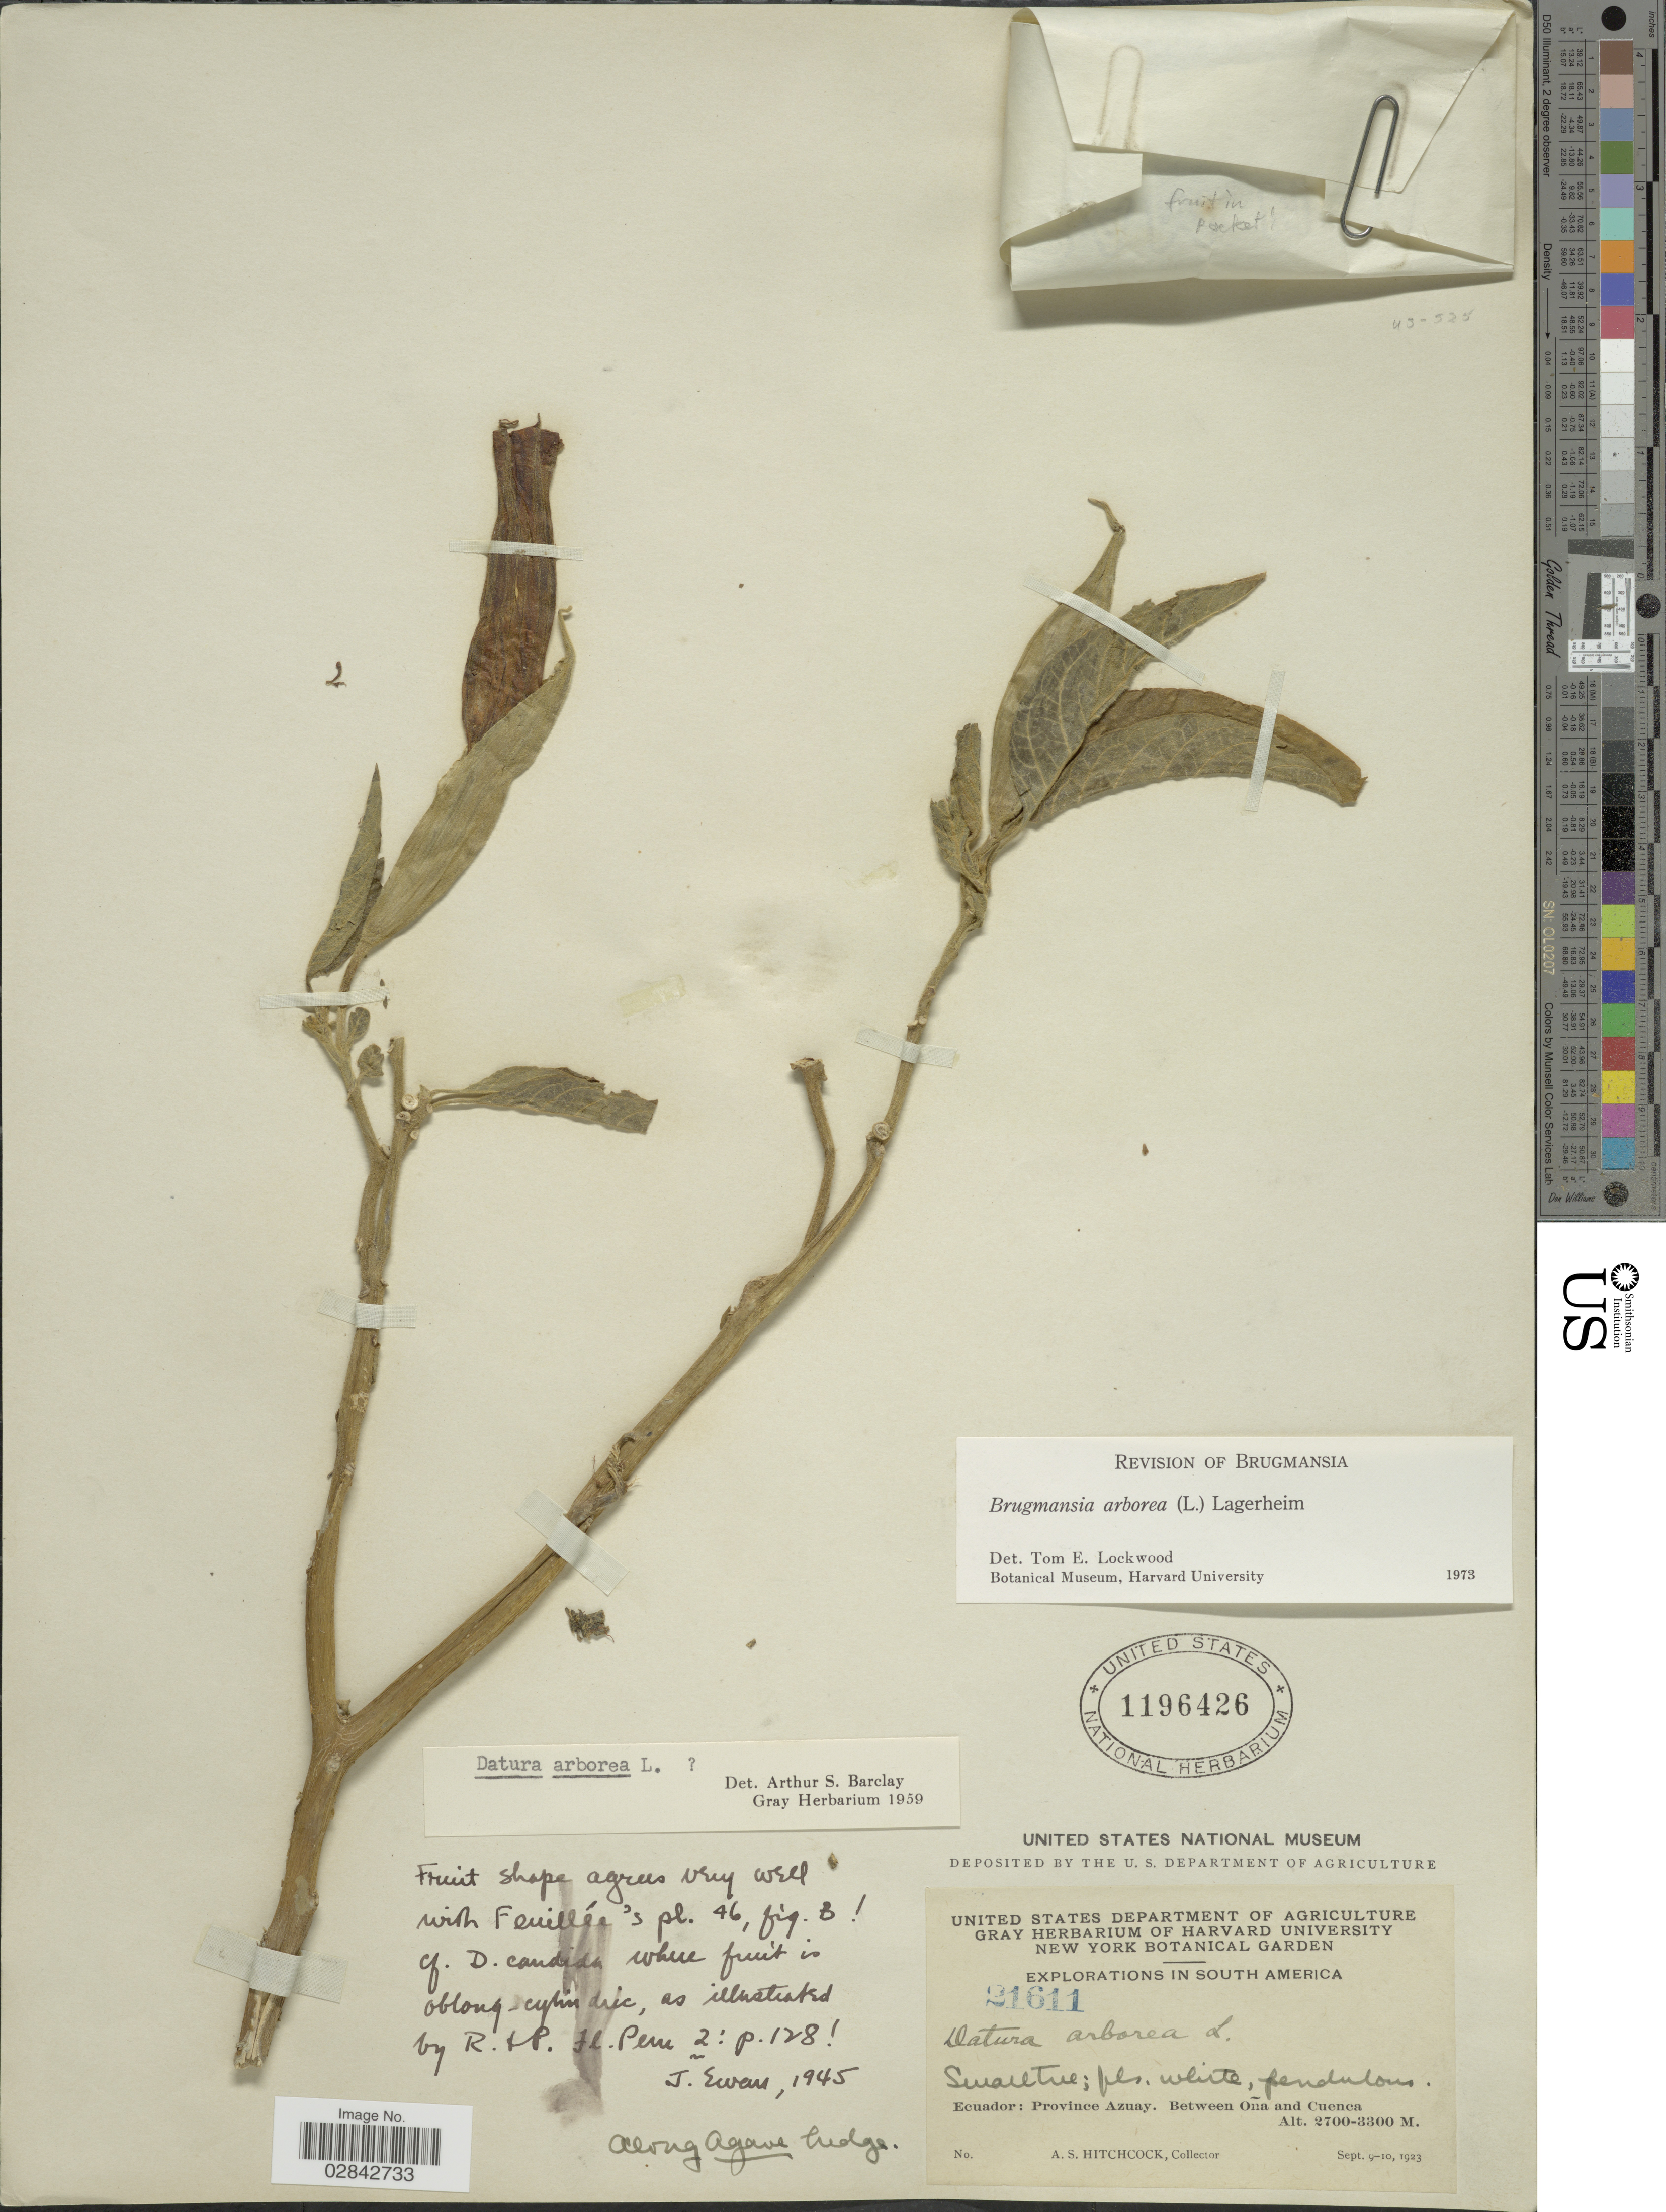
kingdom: Plantae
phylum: Tracheophyta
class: Magnoliopsida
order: Solanales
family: Solanaceae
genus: Brugmansia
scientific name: Brugmansia arborea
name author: (L.) Lagerh.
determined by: Lockwood, T. E.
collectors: A. S. Hitchcock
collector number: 21611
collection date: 1923-09-09/1923-09-10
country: Ecuador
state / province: Azuay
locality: Between Oña and Cuenca.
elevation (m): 2700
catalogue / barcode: US 1196426